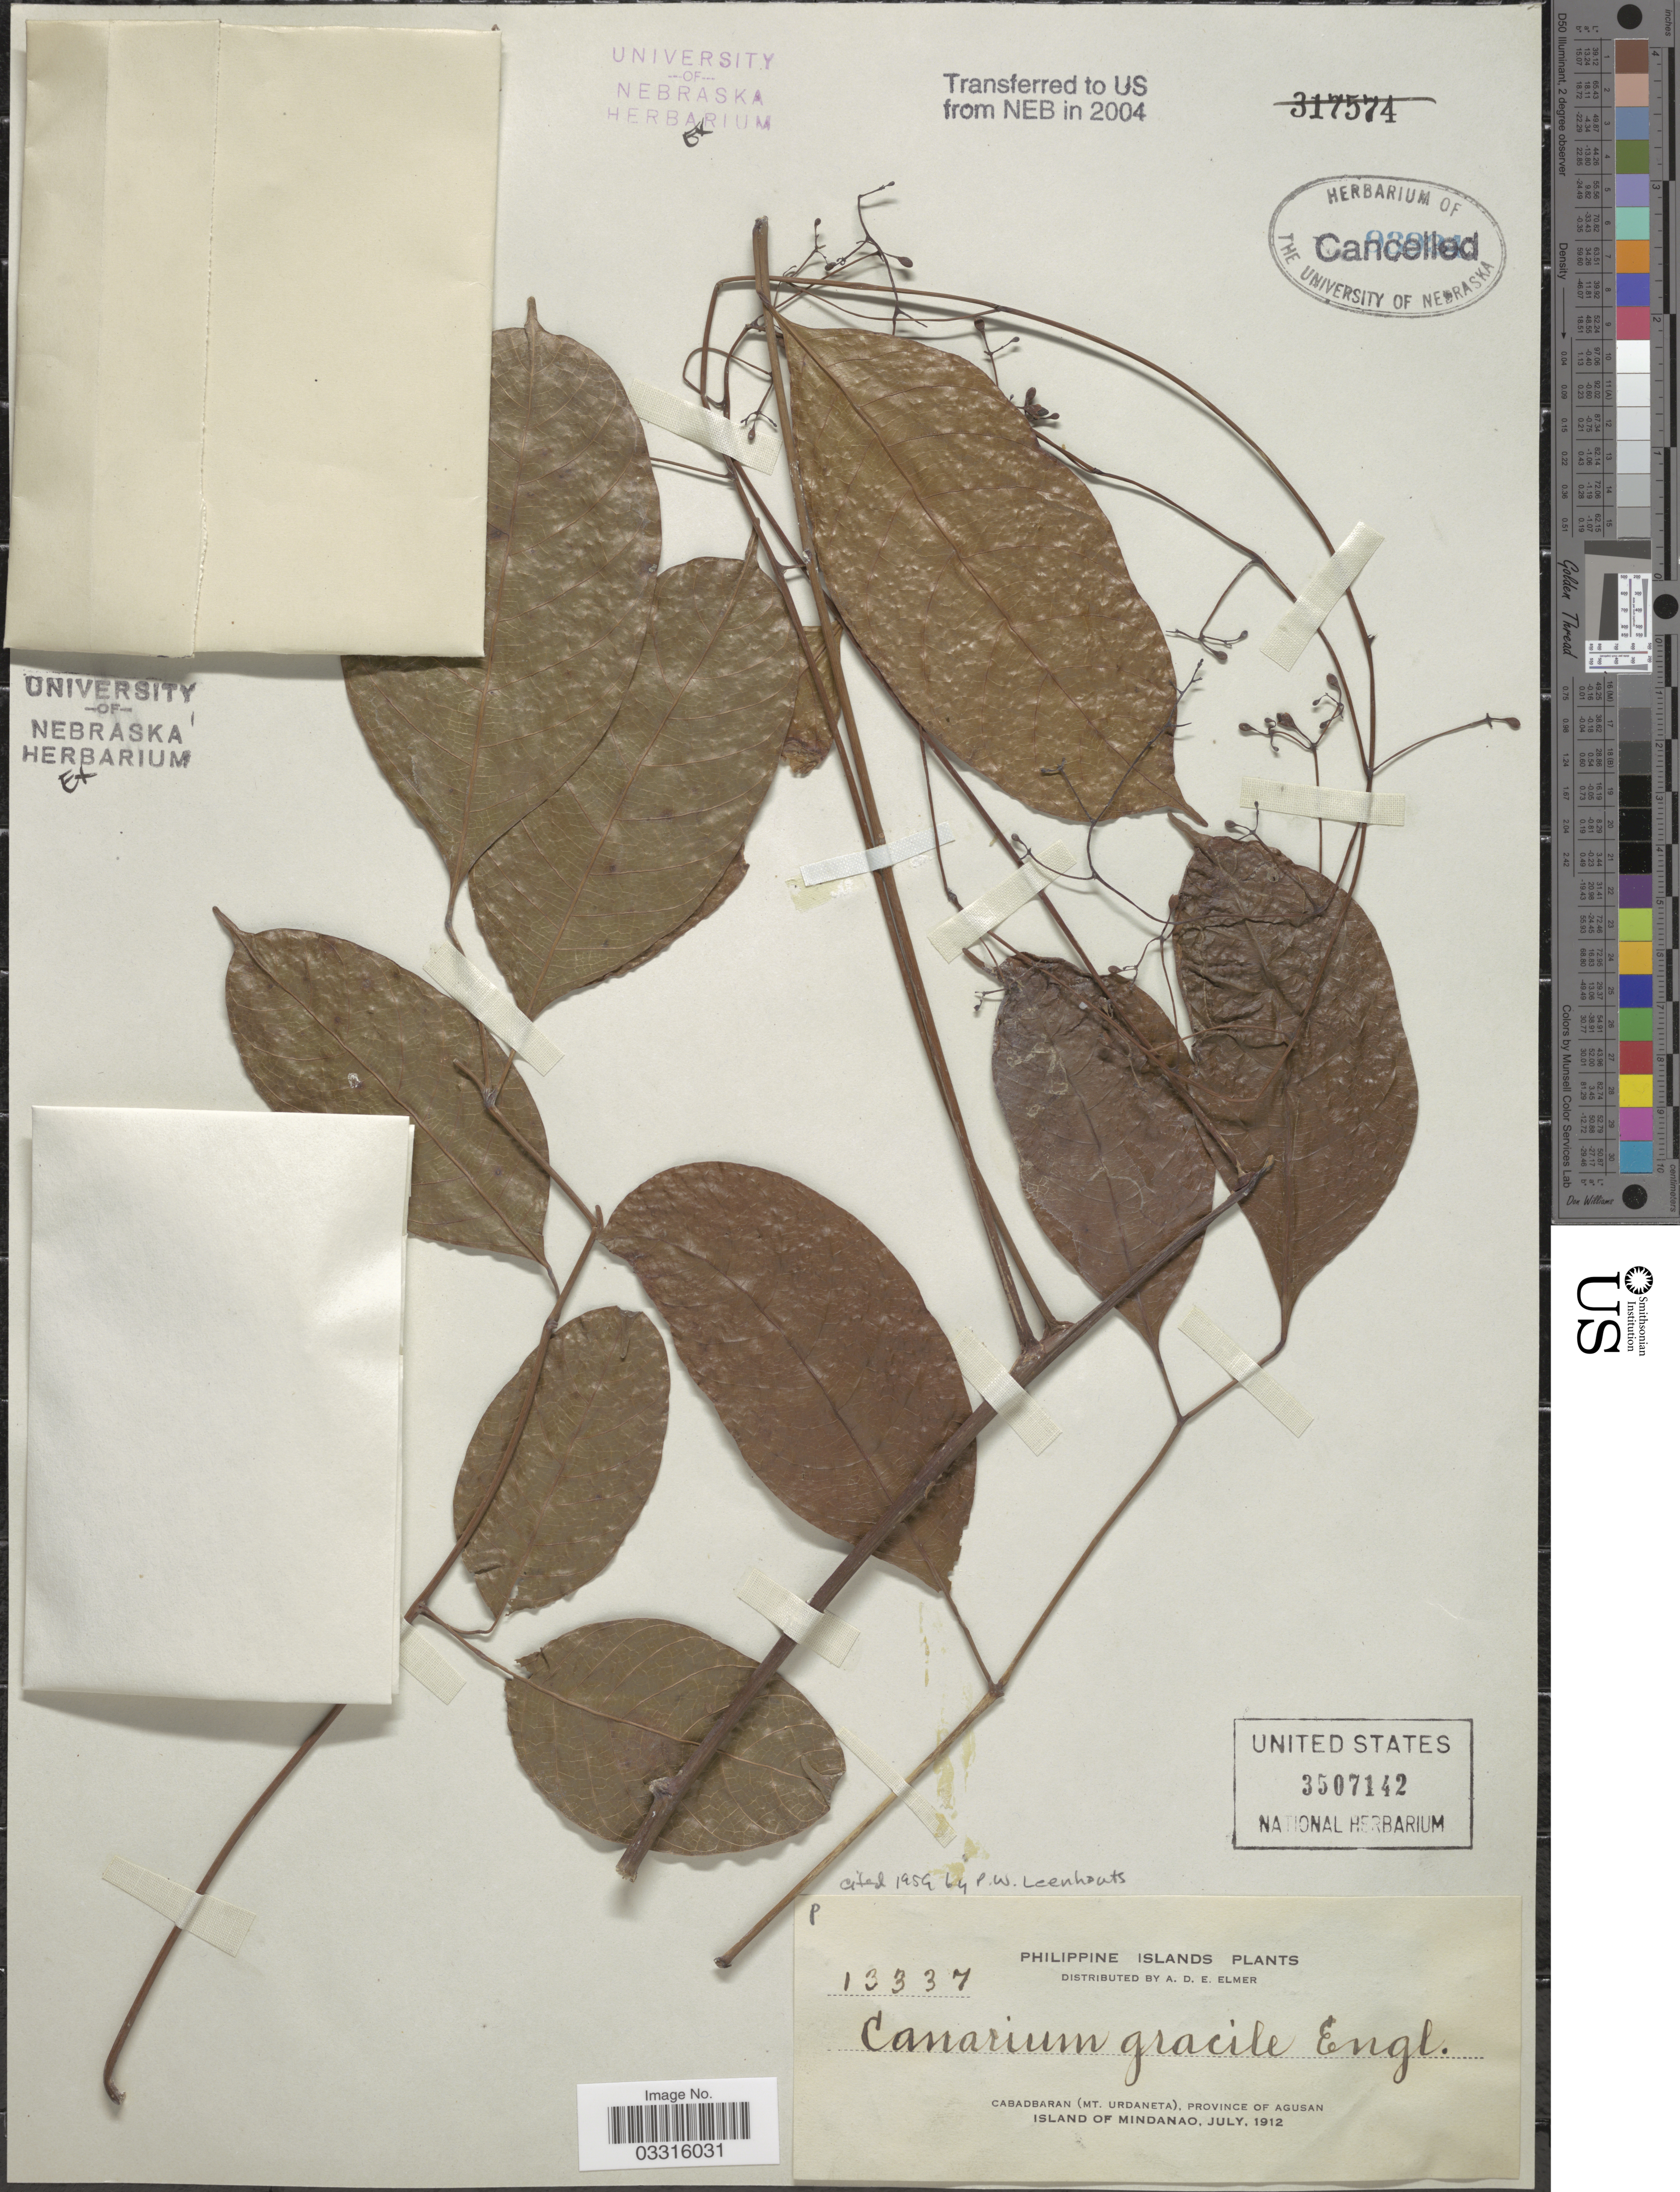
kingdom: Plantae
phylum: Tracheophyta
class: Magnoliopsida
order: Sapindales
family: Burseraceae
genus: Canarium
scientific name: Canarium gracile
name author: Engl.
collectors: A. D. E. Elmer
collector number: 13337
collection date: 1912-07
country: Philippines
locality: Cabadbaran (Mt. Urdaneta), Province of Agusan. Island of Mindanao.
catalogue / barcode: US 3507142